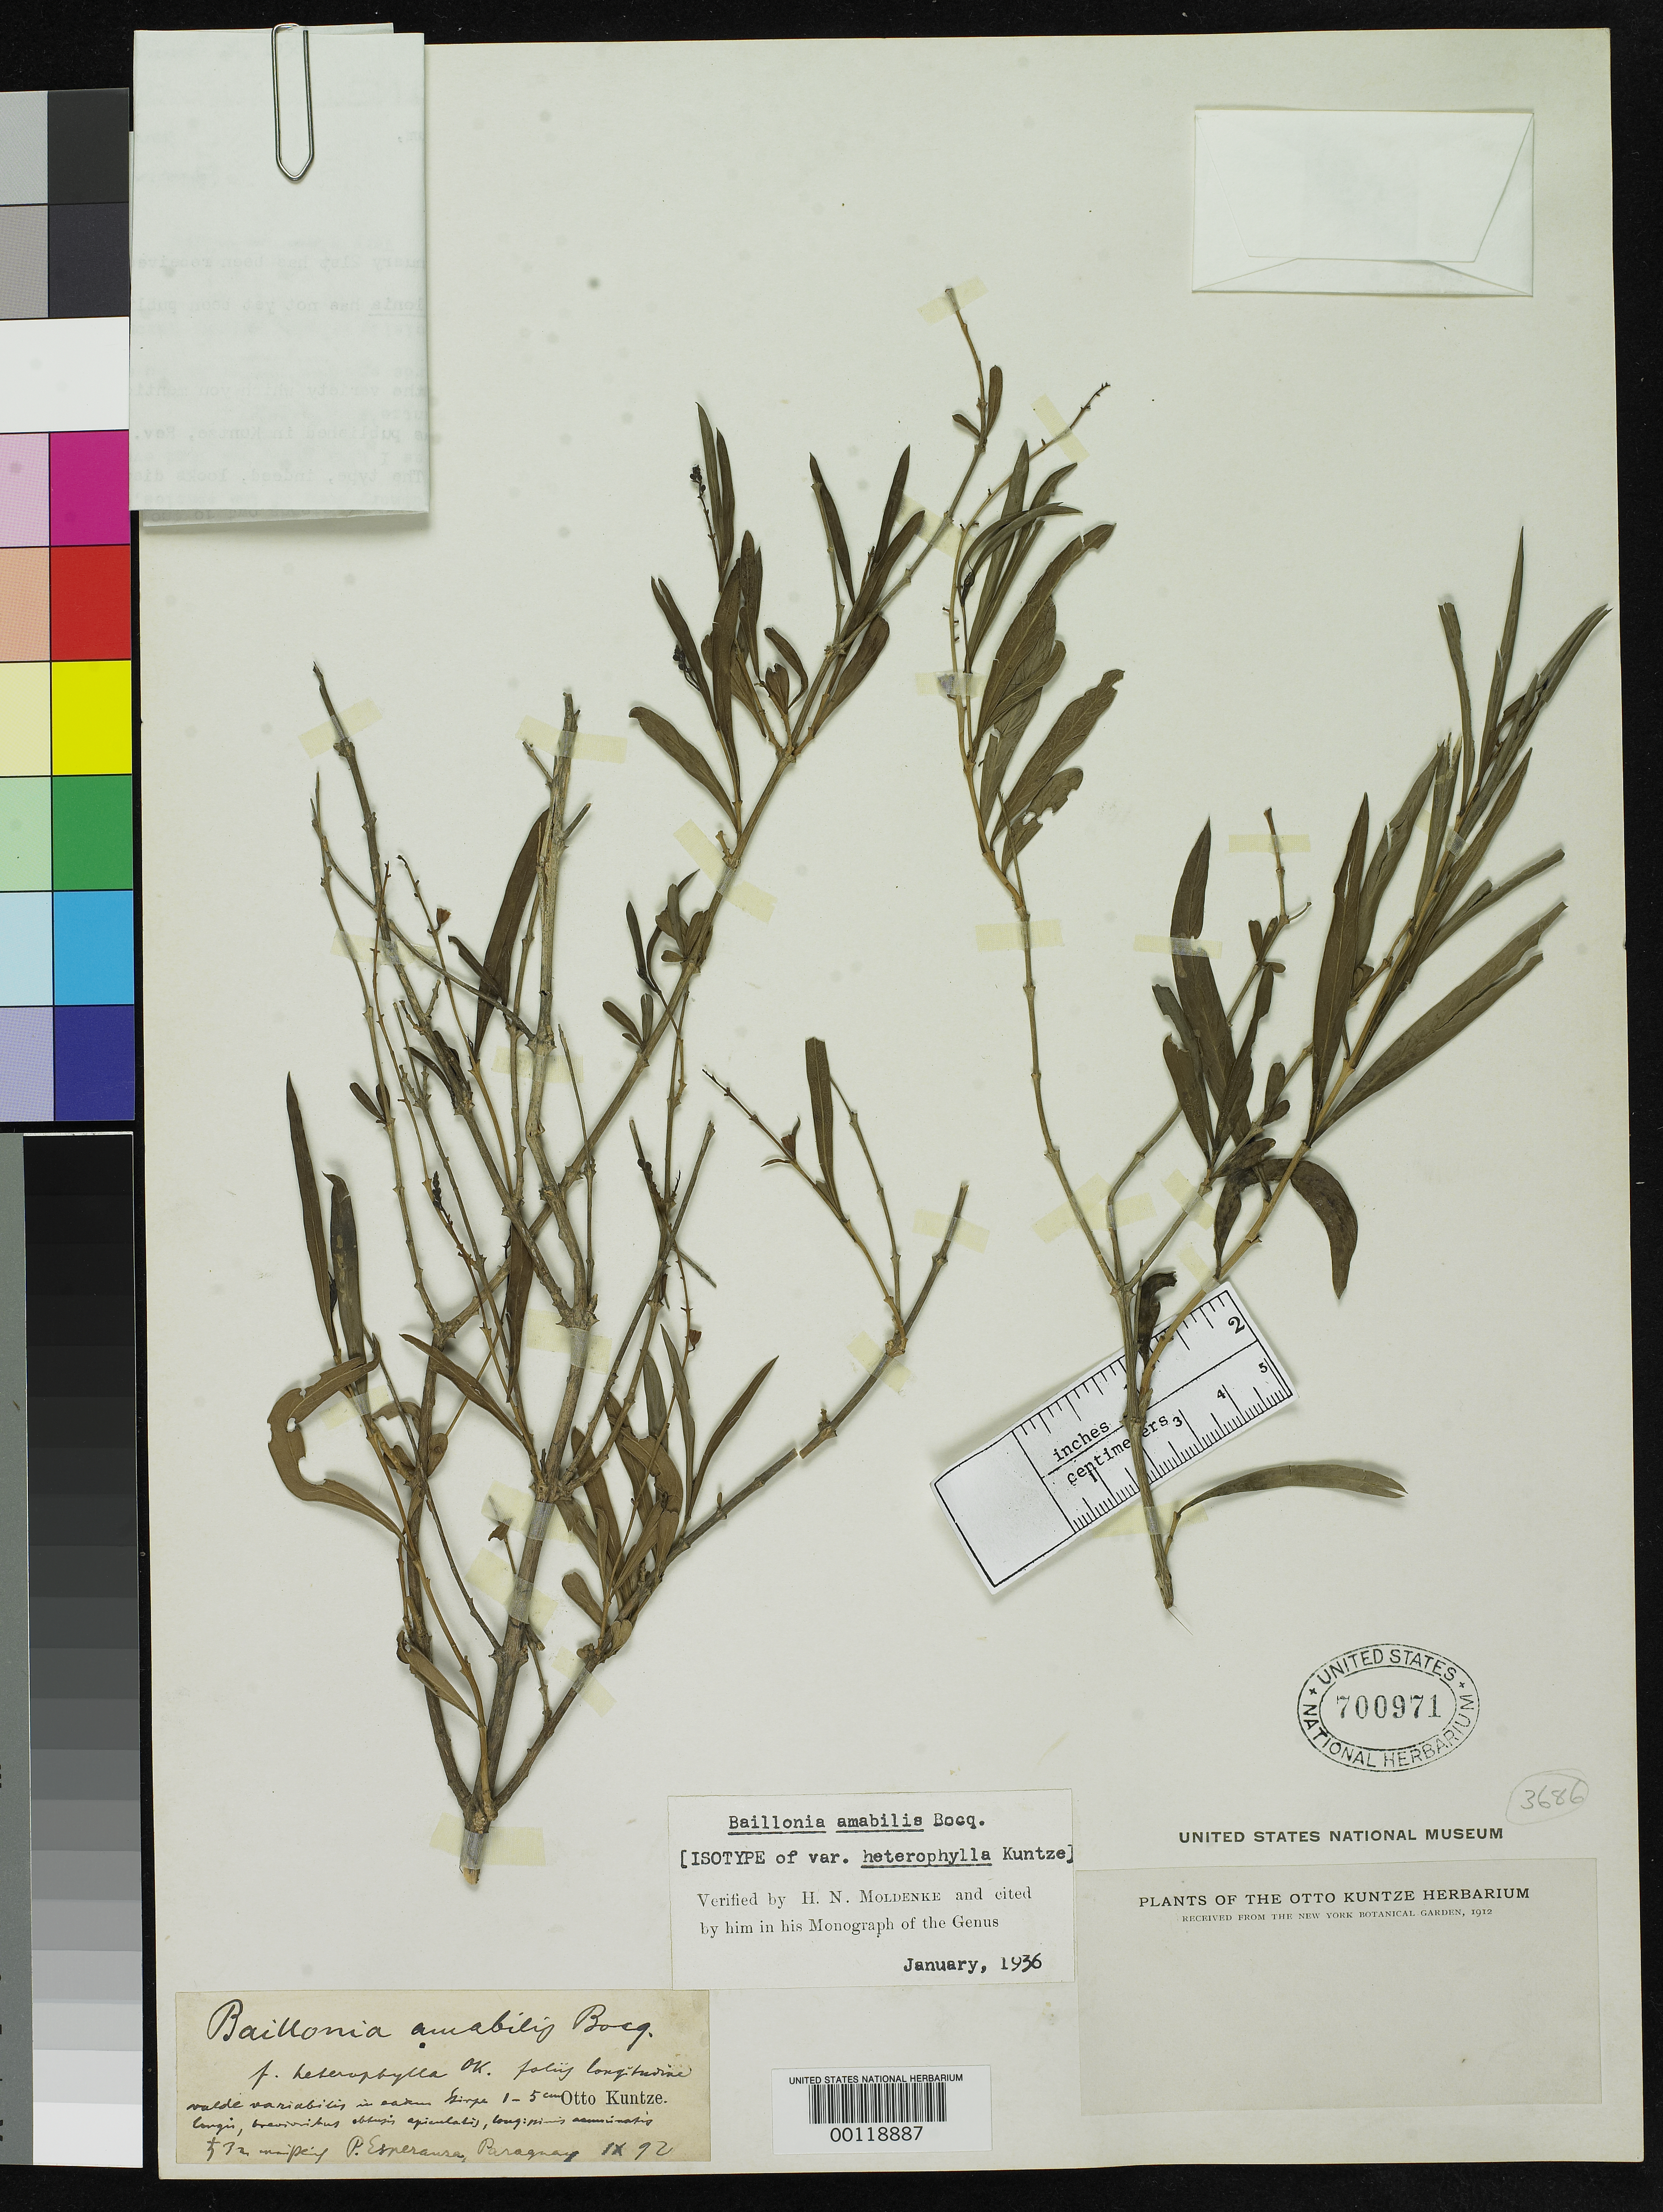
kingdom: Plantae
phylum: Tracheophyta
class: Magnoliopsida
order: Lamiales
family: Verbenaceae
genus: Baillonia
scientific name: Baillonia amabilis var. heterophylla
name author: Kuntze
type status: Isotype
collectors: C.E.O. Kuntze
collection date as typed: Sep 1892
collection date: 1892-09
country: Paraguay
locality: Puerto Esperanza.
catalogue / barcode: US 700971